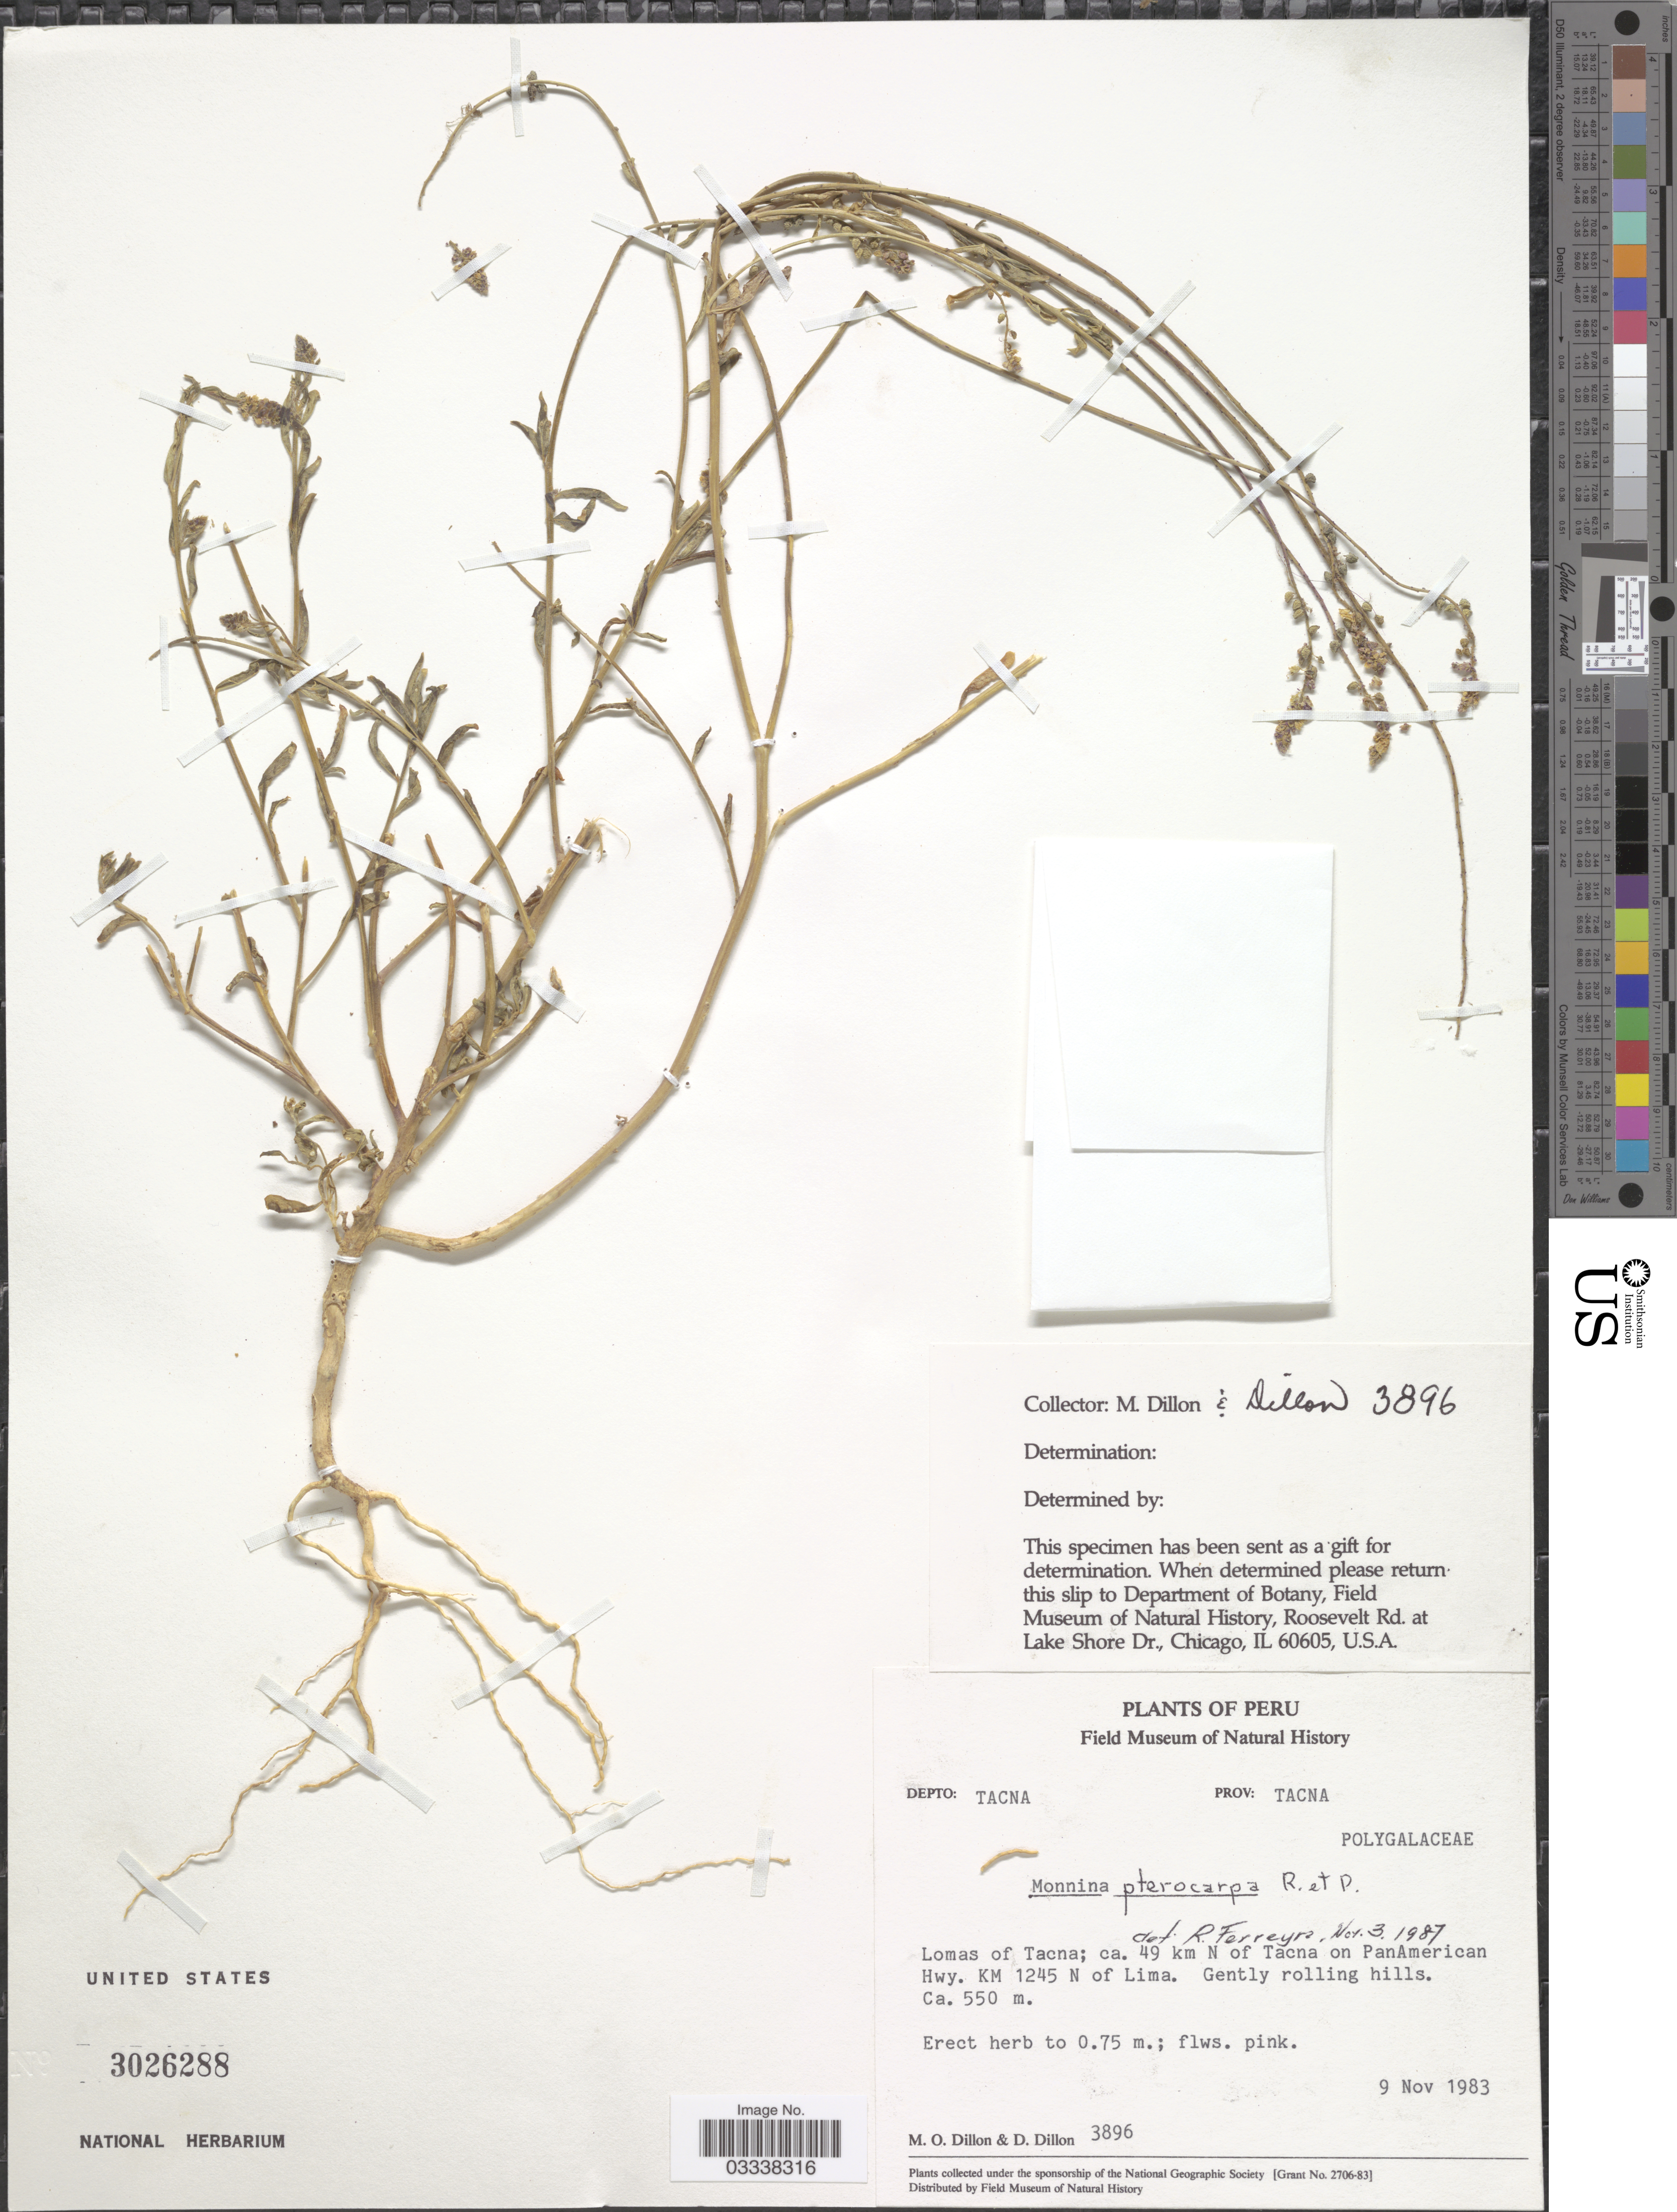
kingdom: Plantae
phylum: Tracheophyta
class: Magnoliopsida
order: Fabales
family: Polygalaceae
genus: Monnina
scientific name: Monnina pterocarpa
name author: Ruiz & Pav.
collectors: M. O. Dillon & D. Dillon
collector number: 3896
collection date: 1983-11-09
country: Peru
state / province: Tacna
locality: Depto: Tacna. Lomas of Tacna; ca. 49 km N of Tacna on PanAmerican Hwy. KM 1245 N of Lima.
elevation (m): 550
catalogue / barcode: US 3026288